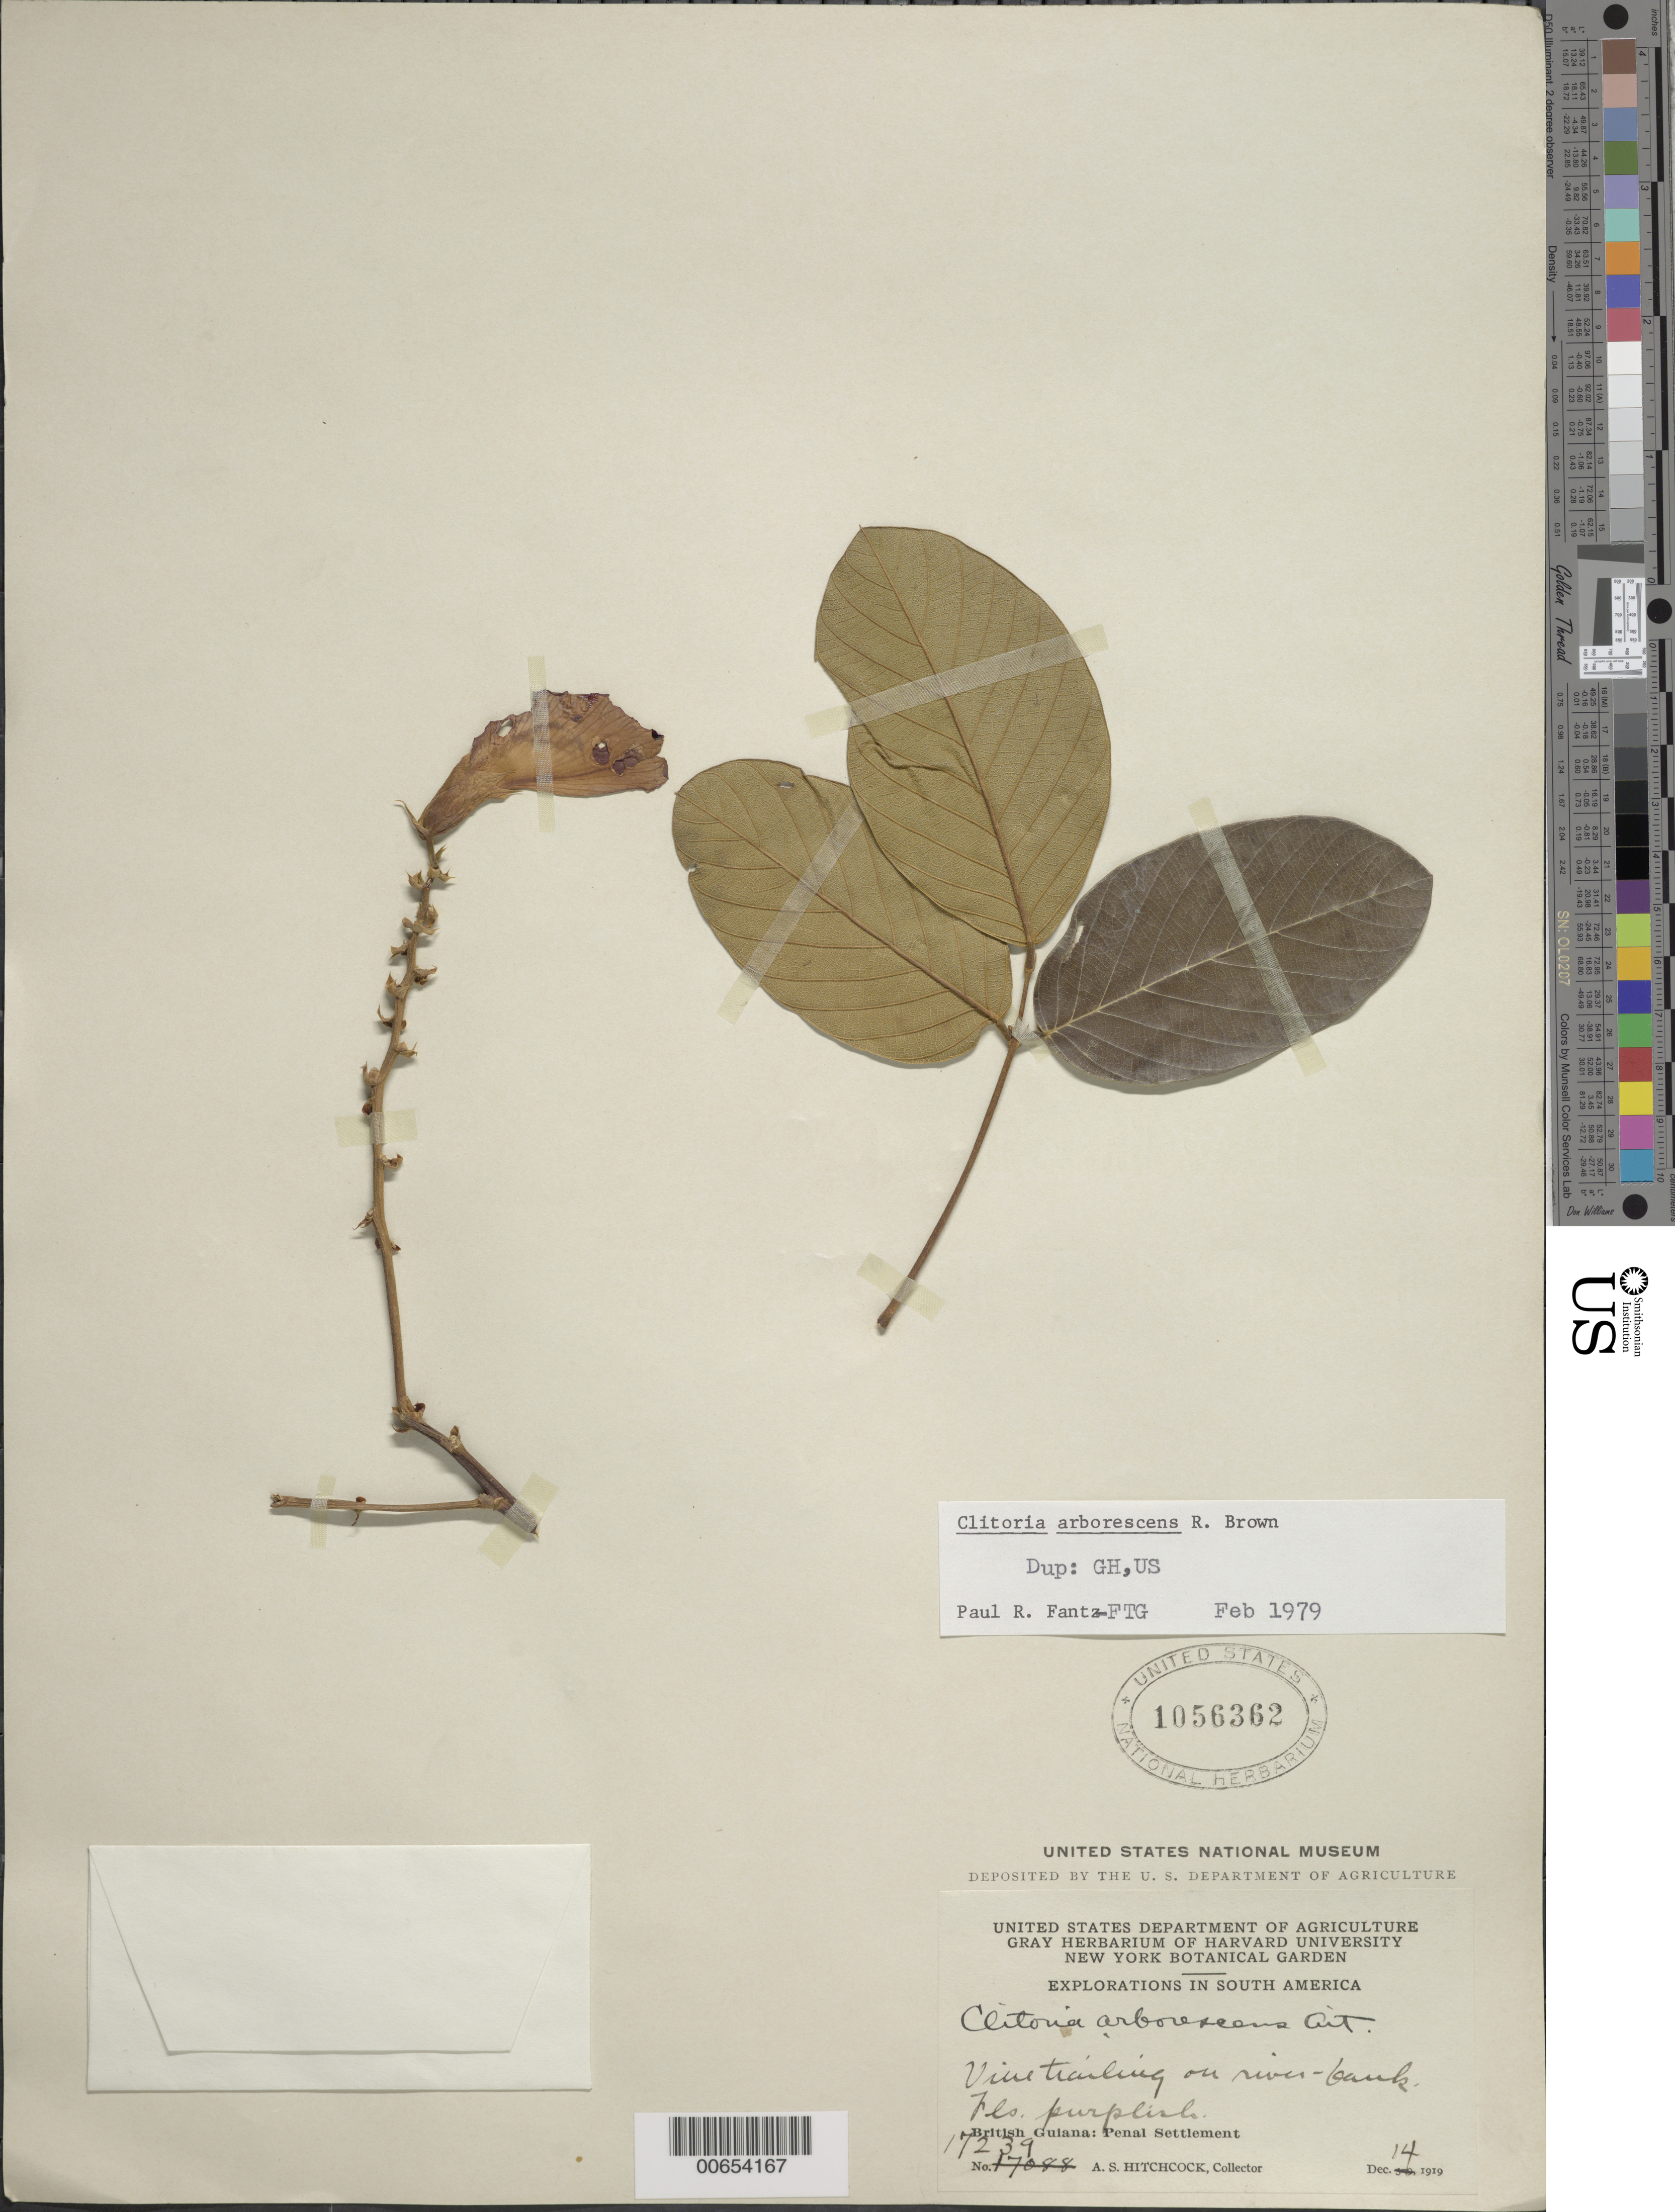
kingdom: Plantae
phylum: Tracheophyta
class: Magnoliopsida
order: Fabales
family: Fabaceae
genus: Clitoria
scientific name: Clitoria arborescens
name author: R. Br.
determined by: Fantz, P. R., (FLAS), University of Florida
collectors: A. S. Hitchcock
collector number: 17239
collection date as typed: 14-Dec-19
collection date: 1919-12-14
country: Guyana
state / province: Cuyuni-Mazaruni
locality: Penal Settlement, on W side of Essequibo River, near mouth of Mazaruni River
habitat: Riverbank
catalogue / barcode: US 1056362